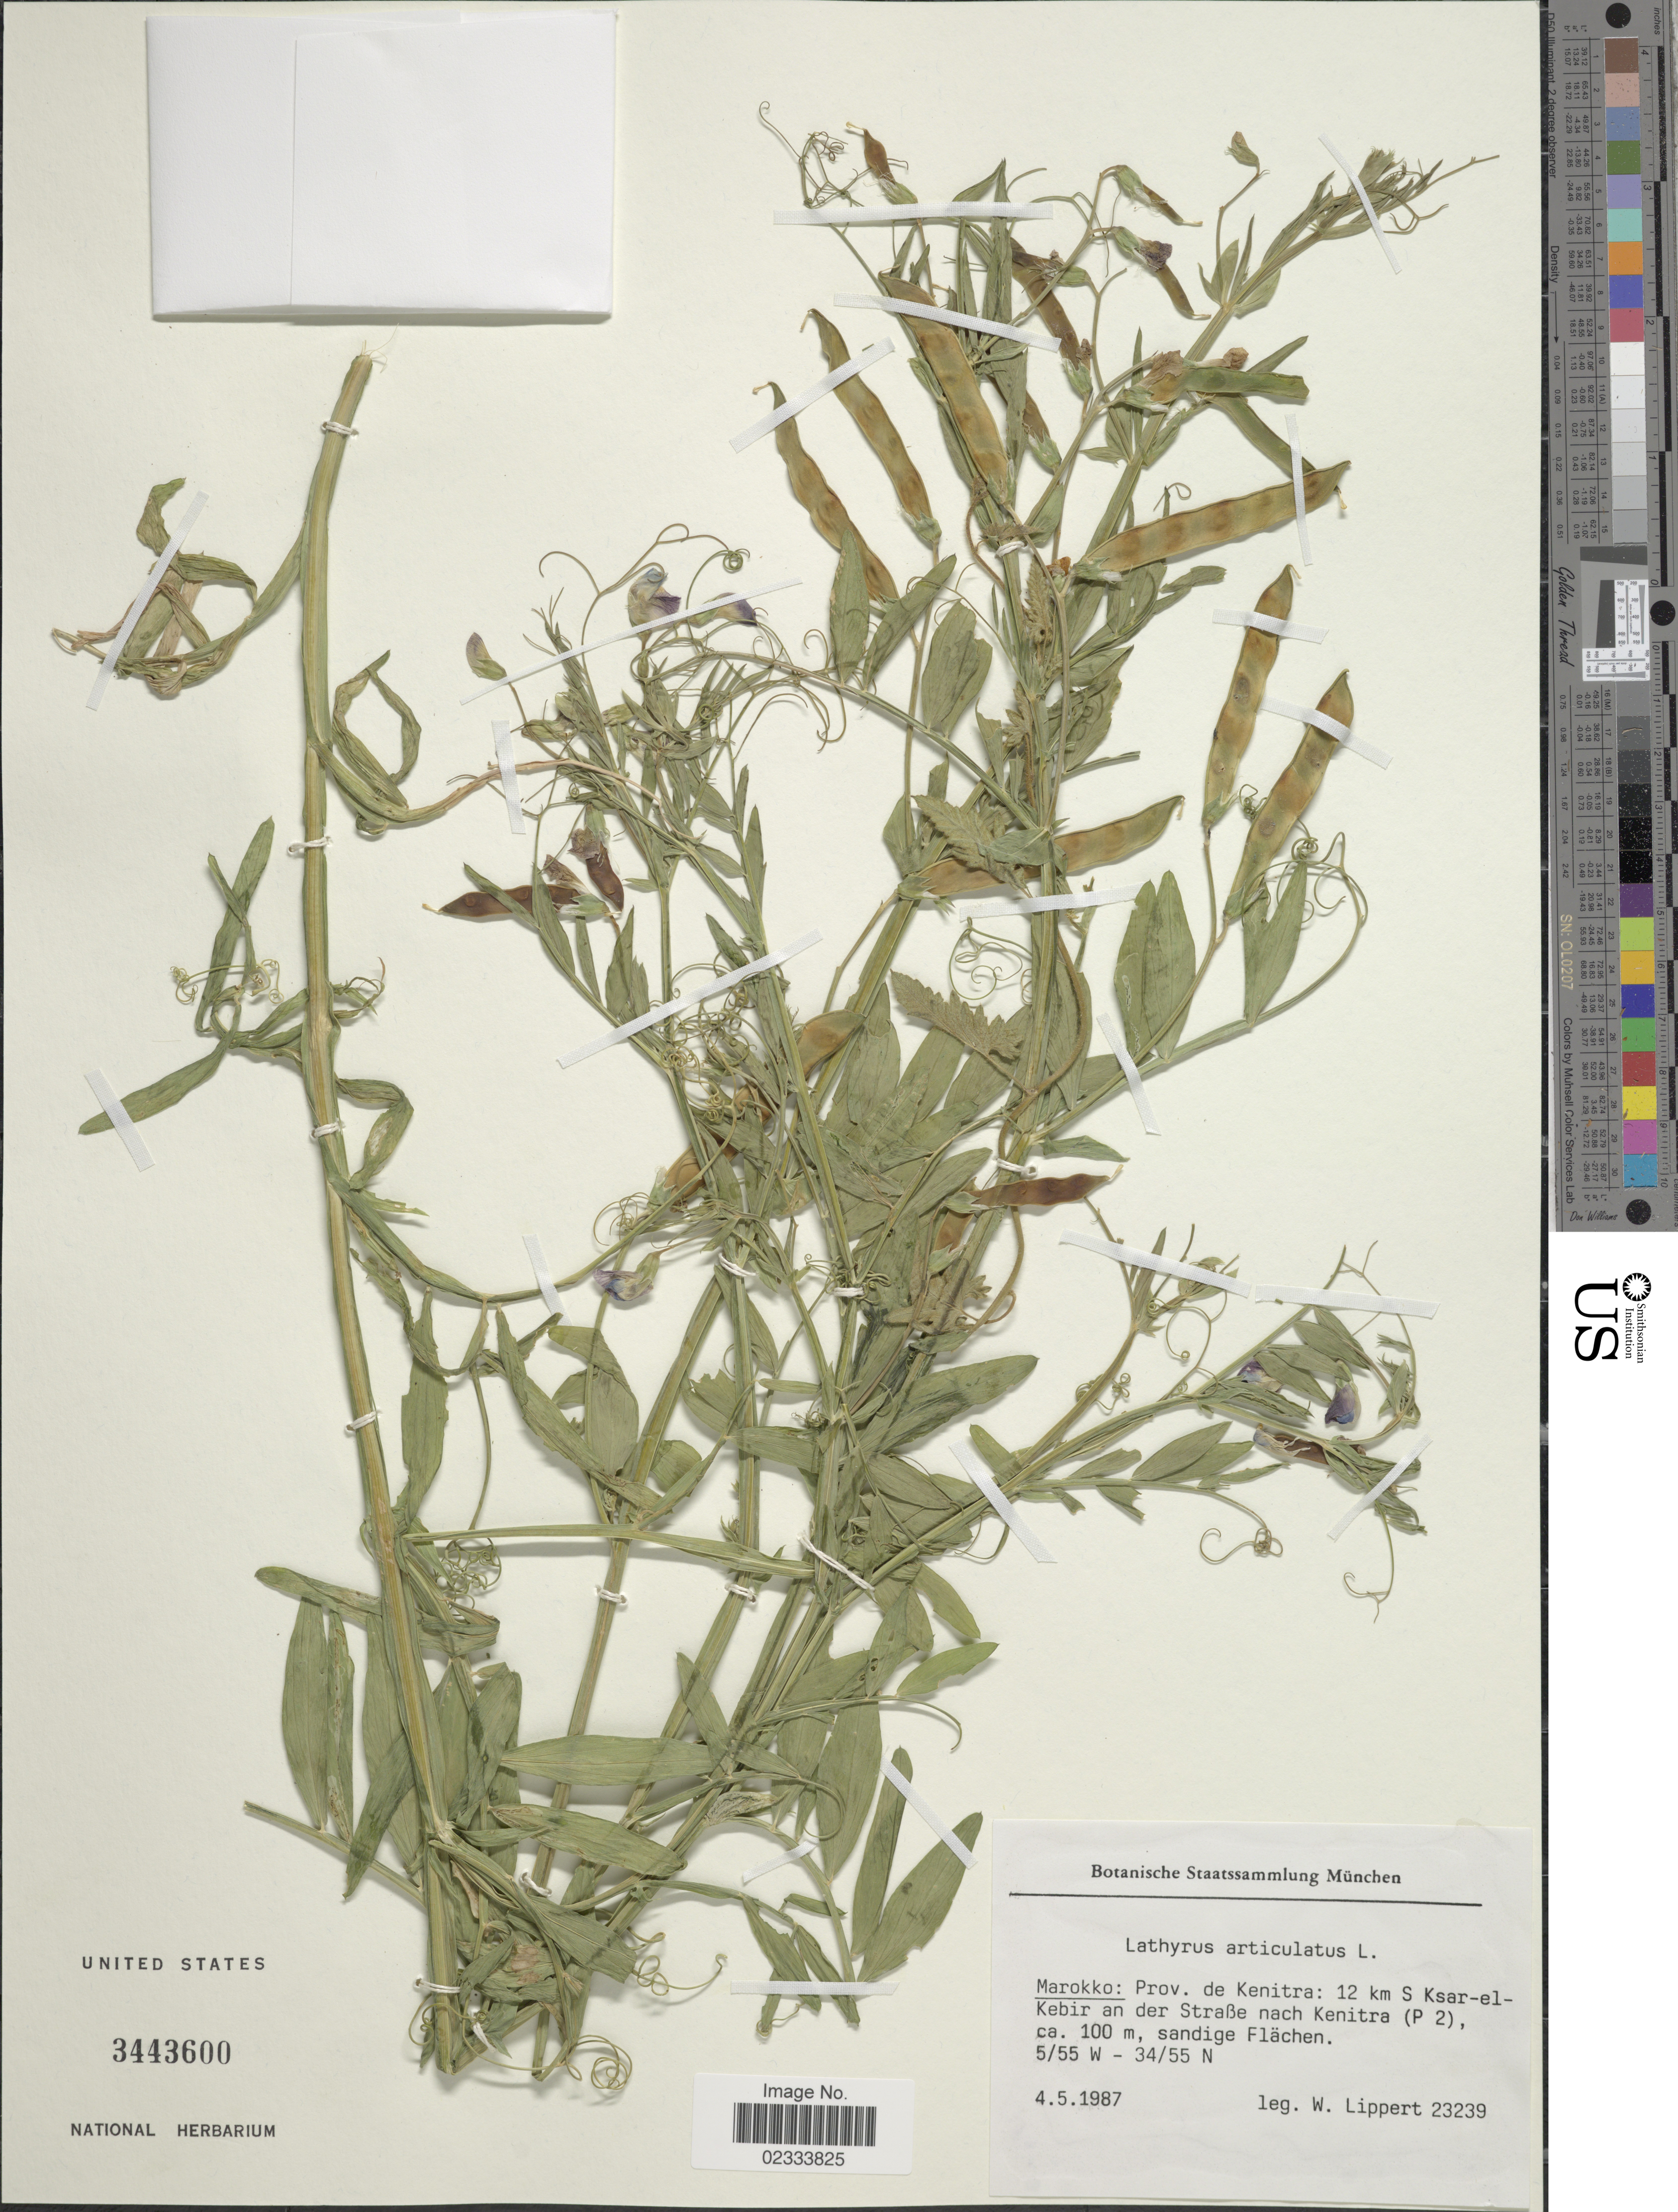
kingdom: Plantae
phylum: Tracheophyta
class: Magnoliopsida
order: Fabales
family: Fabaceae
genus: Lathyrus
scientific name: Lathyrus articulatus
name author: L.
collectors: W. Lippert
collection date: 1987-05-04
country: Morocco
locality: Prov. de Kenitra: 12 km S Ksar-el-Kebir an der Strabe nach Kenitra (P 2), sandige Flachen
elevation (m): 100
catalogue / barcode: US 3443600